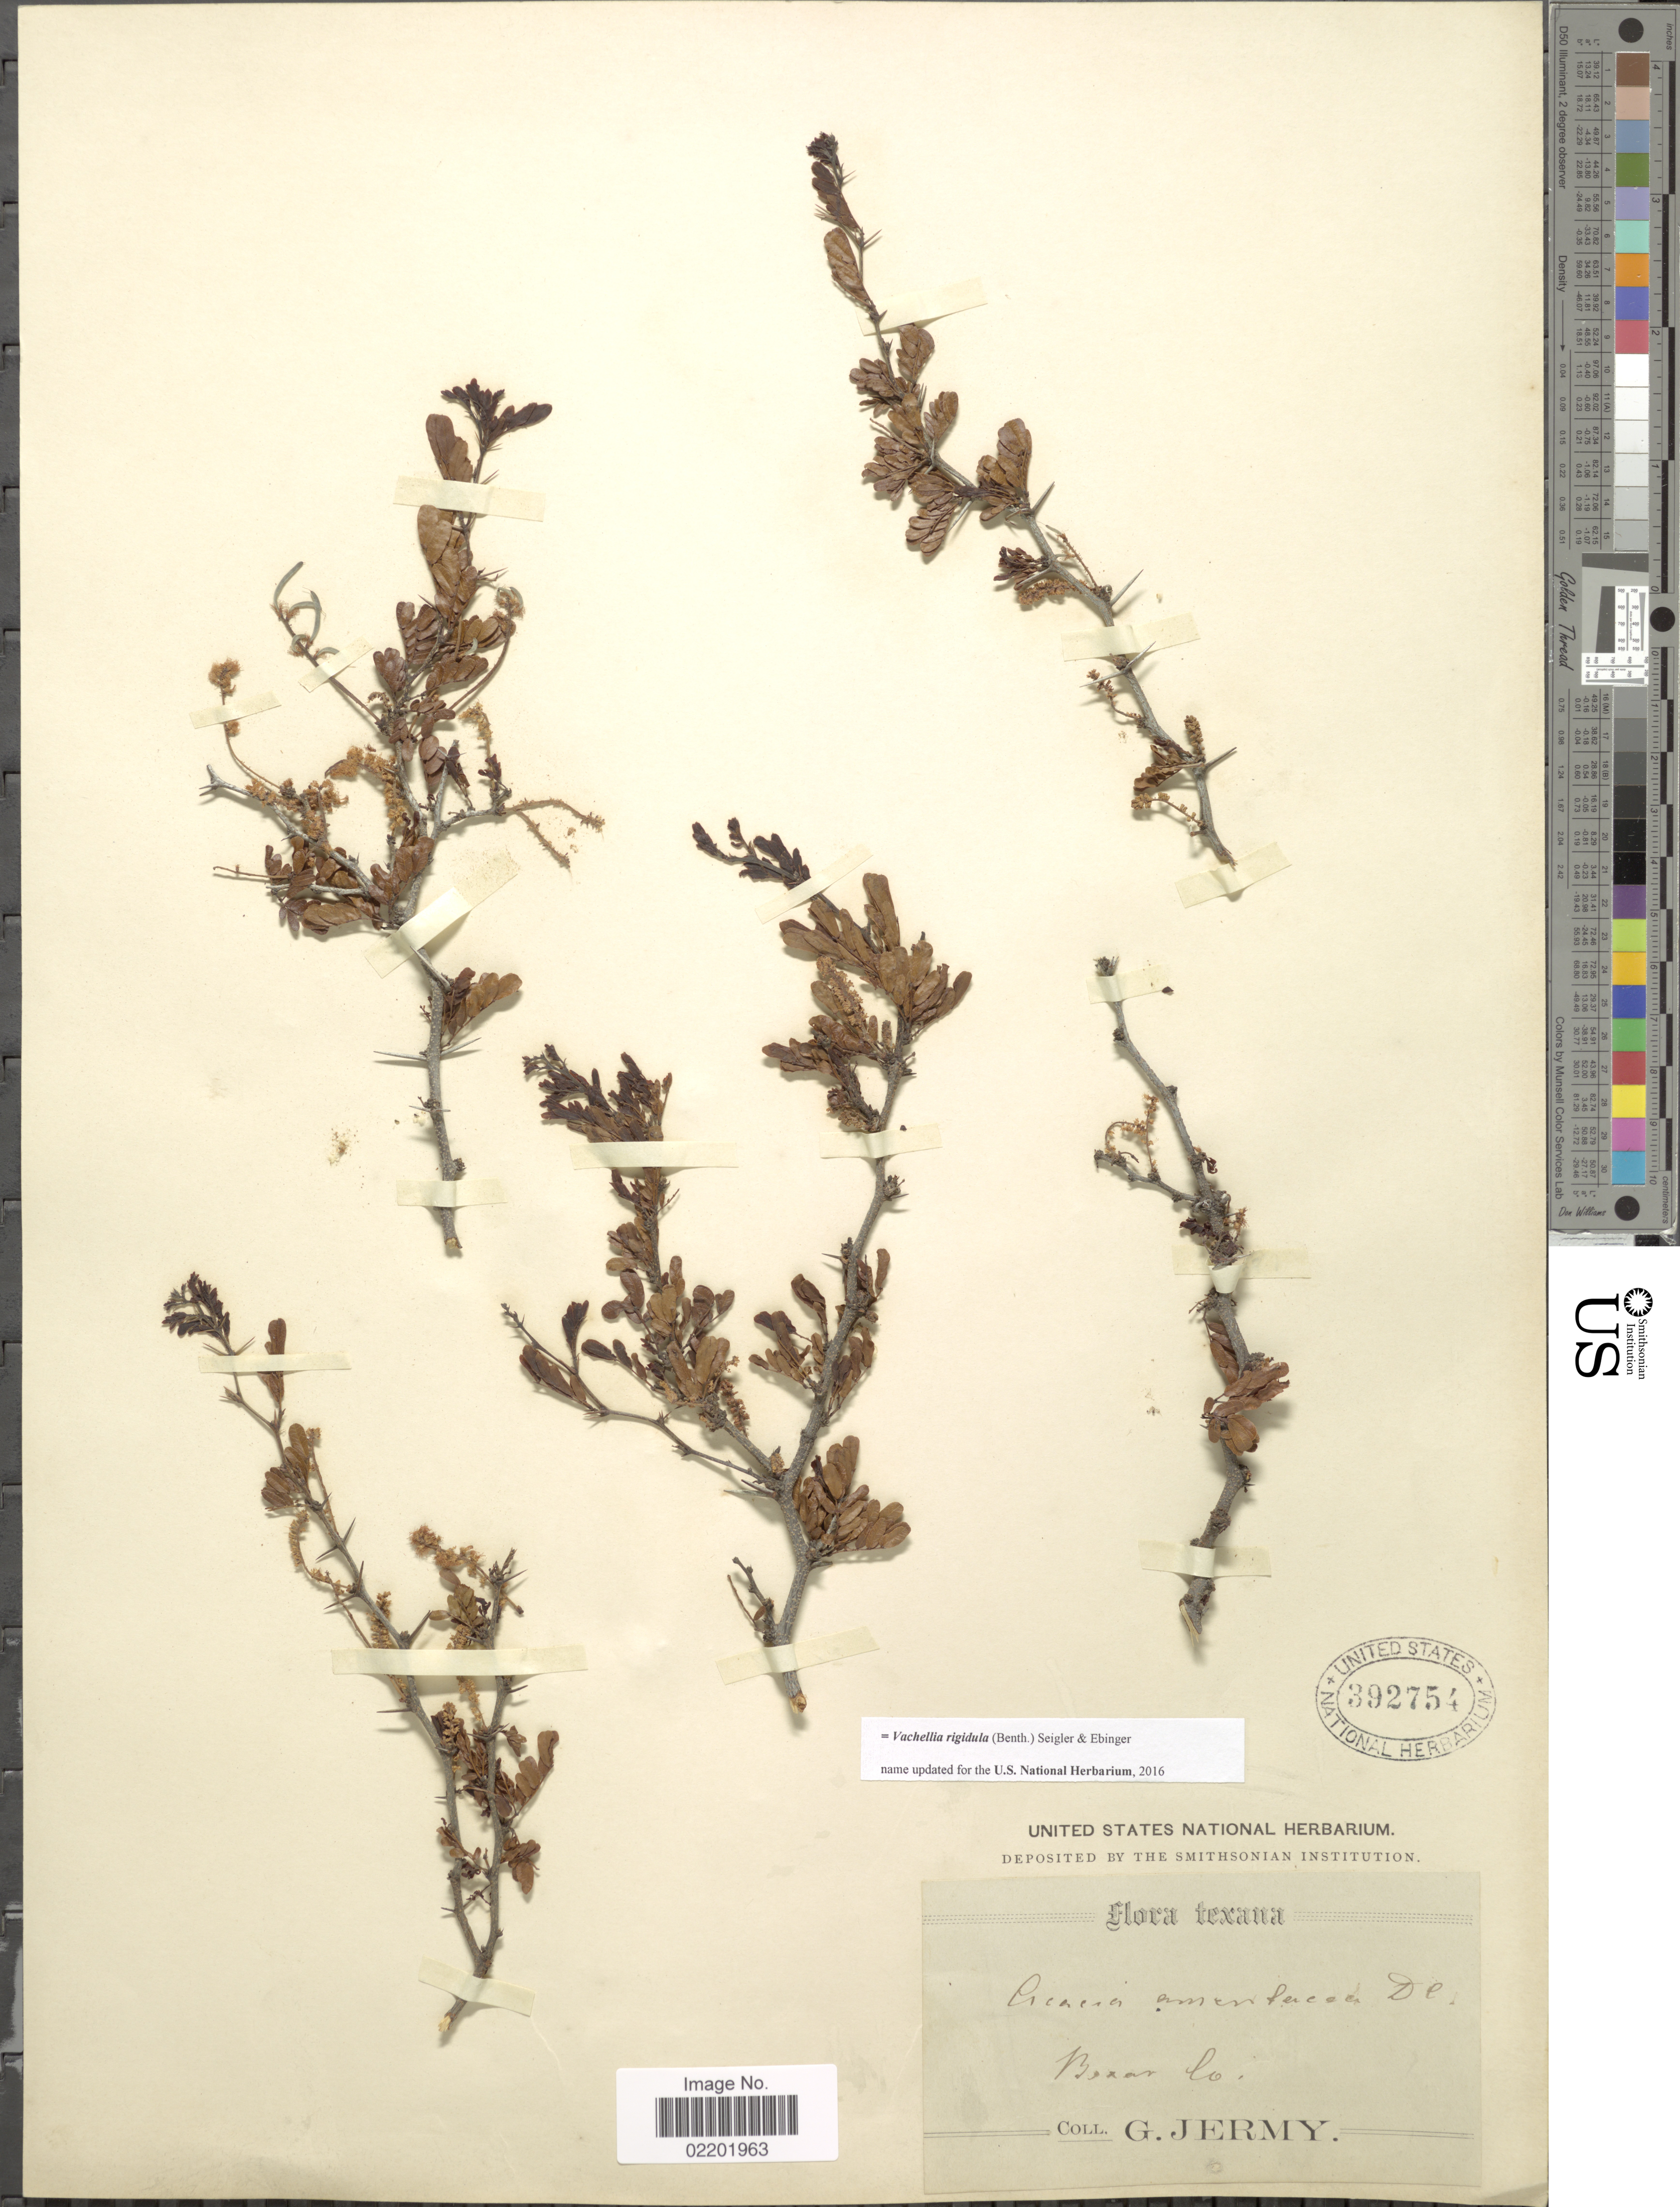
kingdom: Plantae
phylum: Tracheophyta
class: Magnoliopsida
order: Fabales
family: Fabaceae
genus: Vachellia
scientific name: Vachellia rigidula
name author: (Benth.) Seigler & Ebinger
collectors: G. Jermy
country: United States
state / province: Texas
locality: Bexar Co.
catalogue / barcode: US 392754